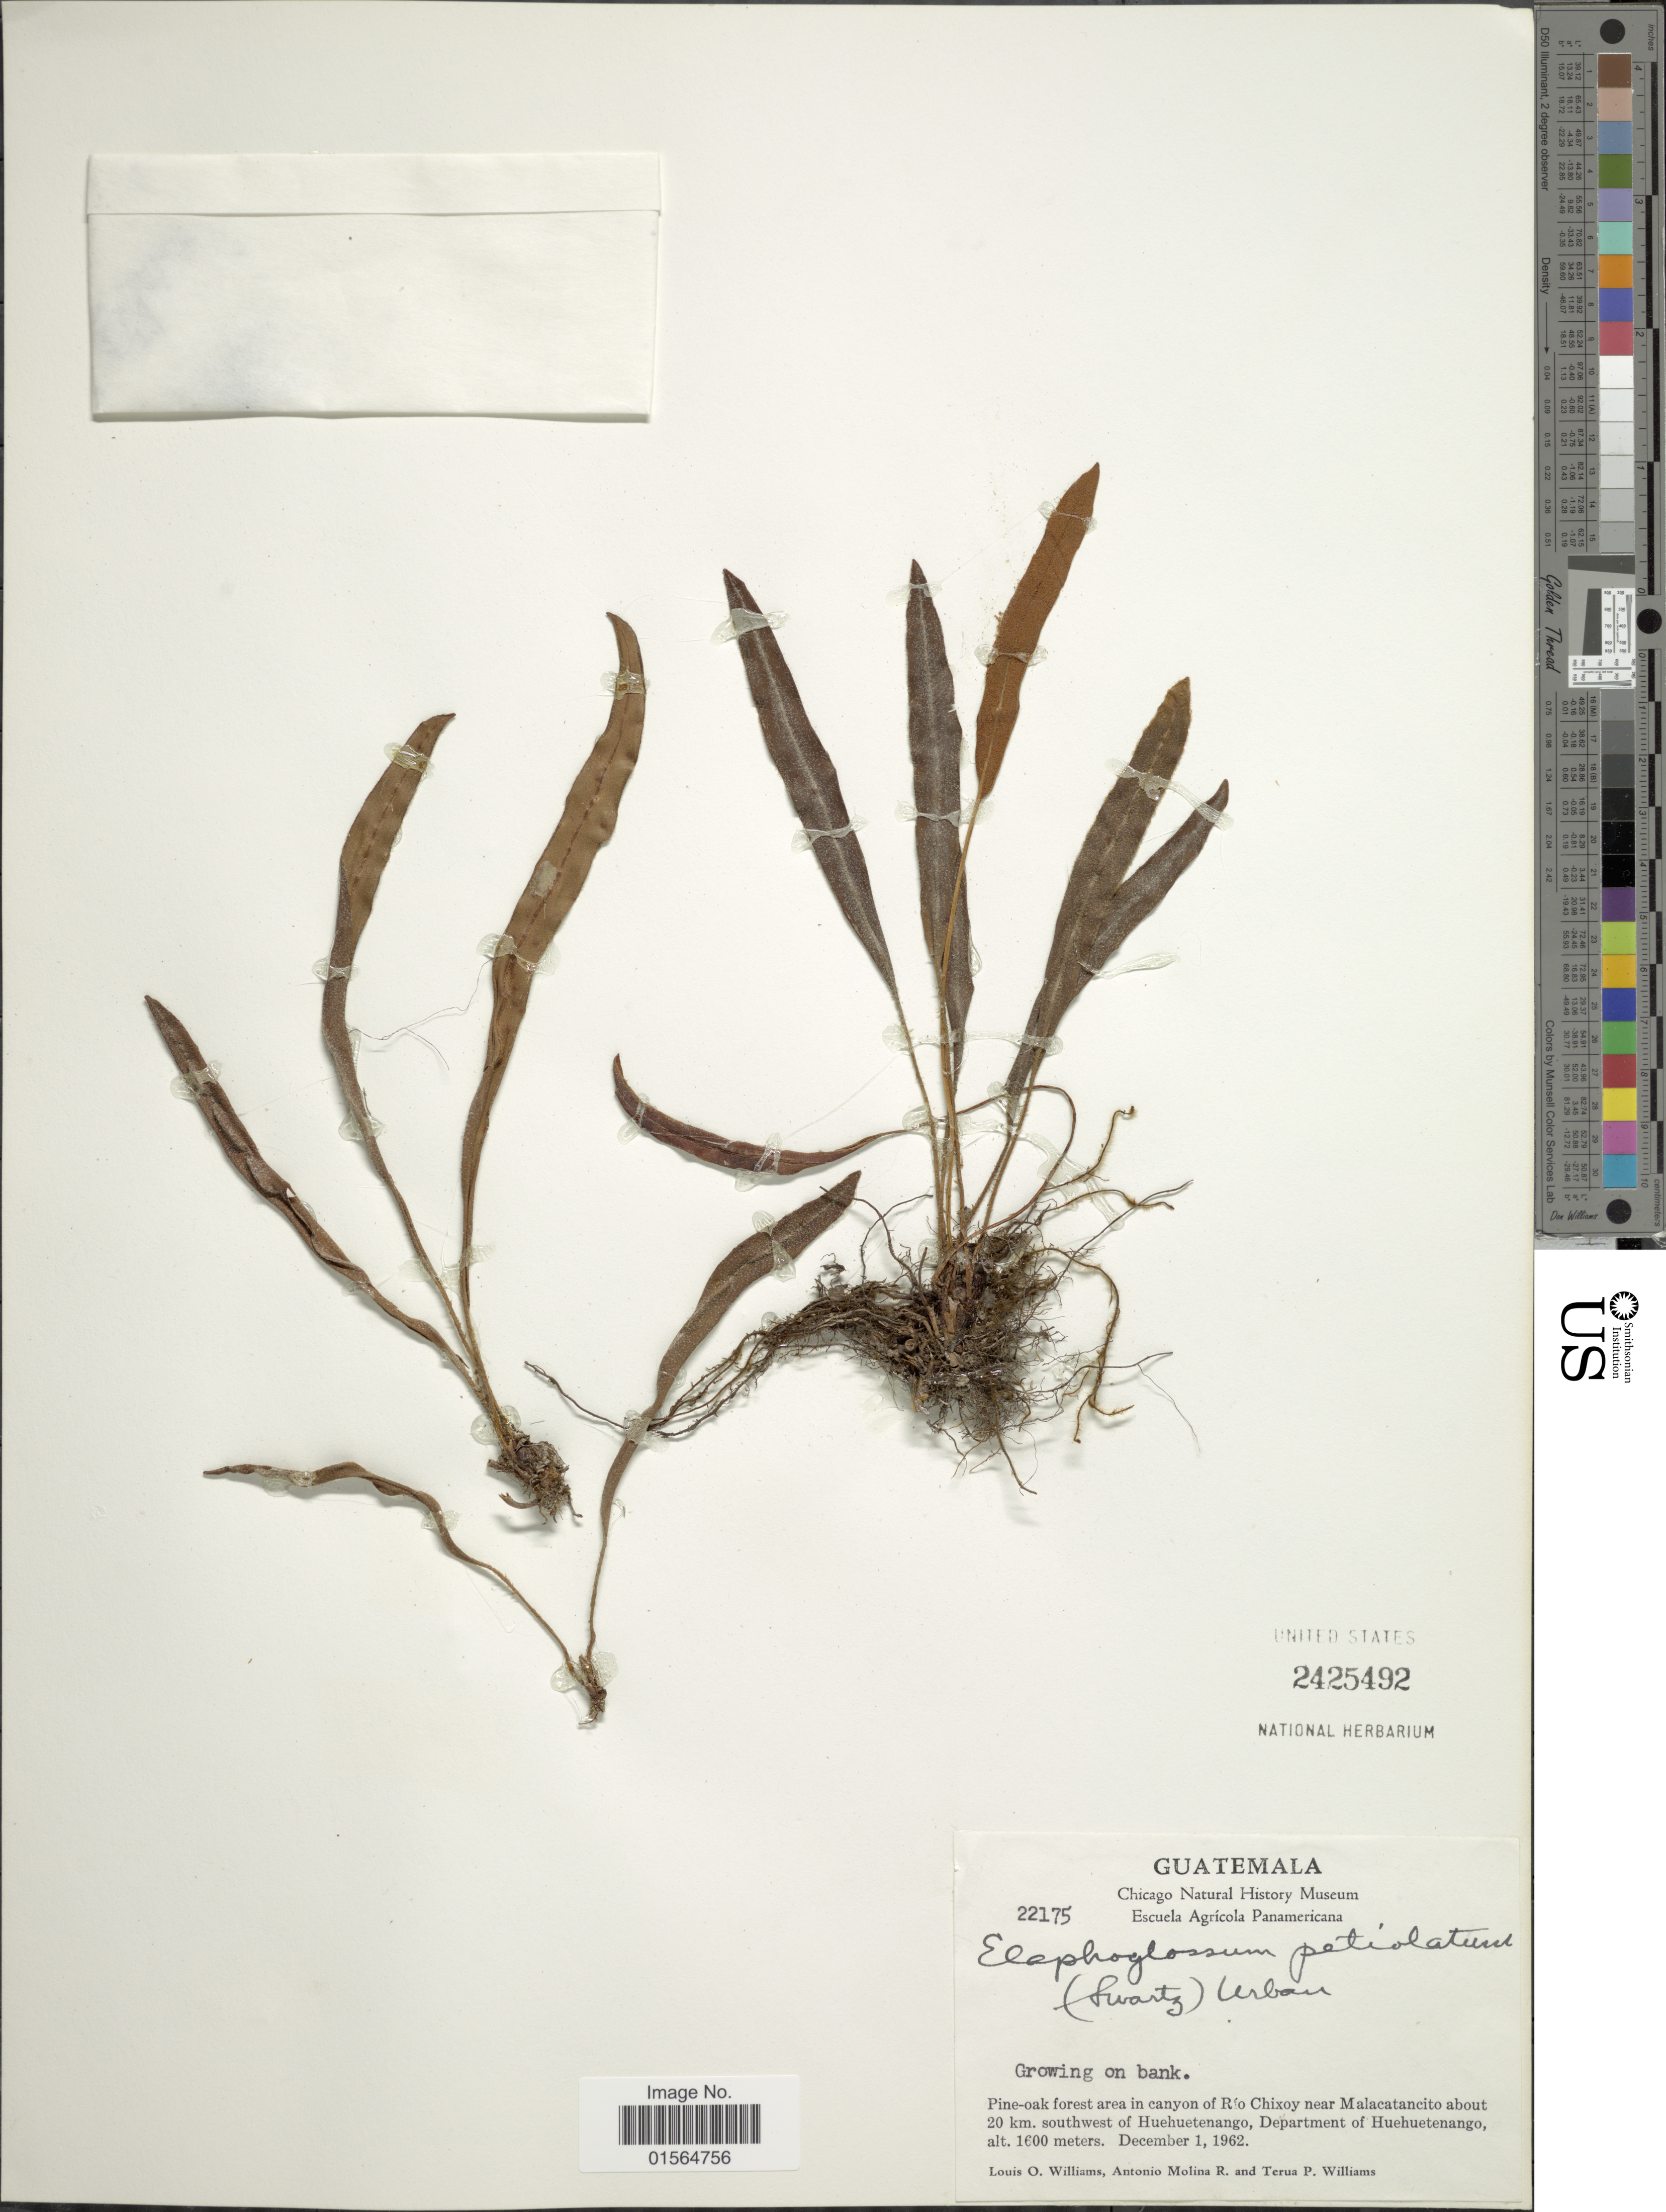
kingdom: Plantae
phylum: Tracheophyta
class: Polypodiopsida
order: Polypodiales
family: Dryopteridaceae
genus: Elaphoglossum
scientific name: Elaphoglossum petiolatum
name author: (Sw.) Urb.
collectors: L. O. Williams, A. Molina R. & T. P. Williams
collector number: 22175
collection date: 1962-12-01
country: Guatemala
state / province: Huehuetenango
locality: Pine oak forest area in canyon of Rio Chixoy near Malacatancito about 20 km. southest of Huehuetenango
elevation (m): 1600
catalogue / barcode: US 2425492